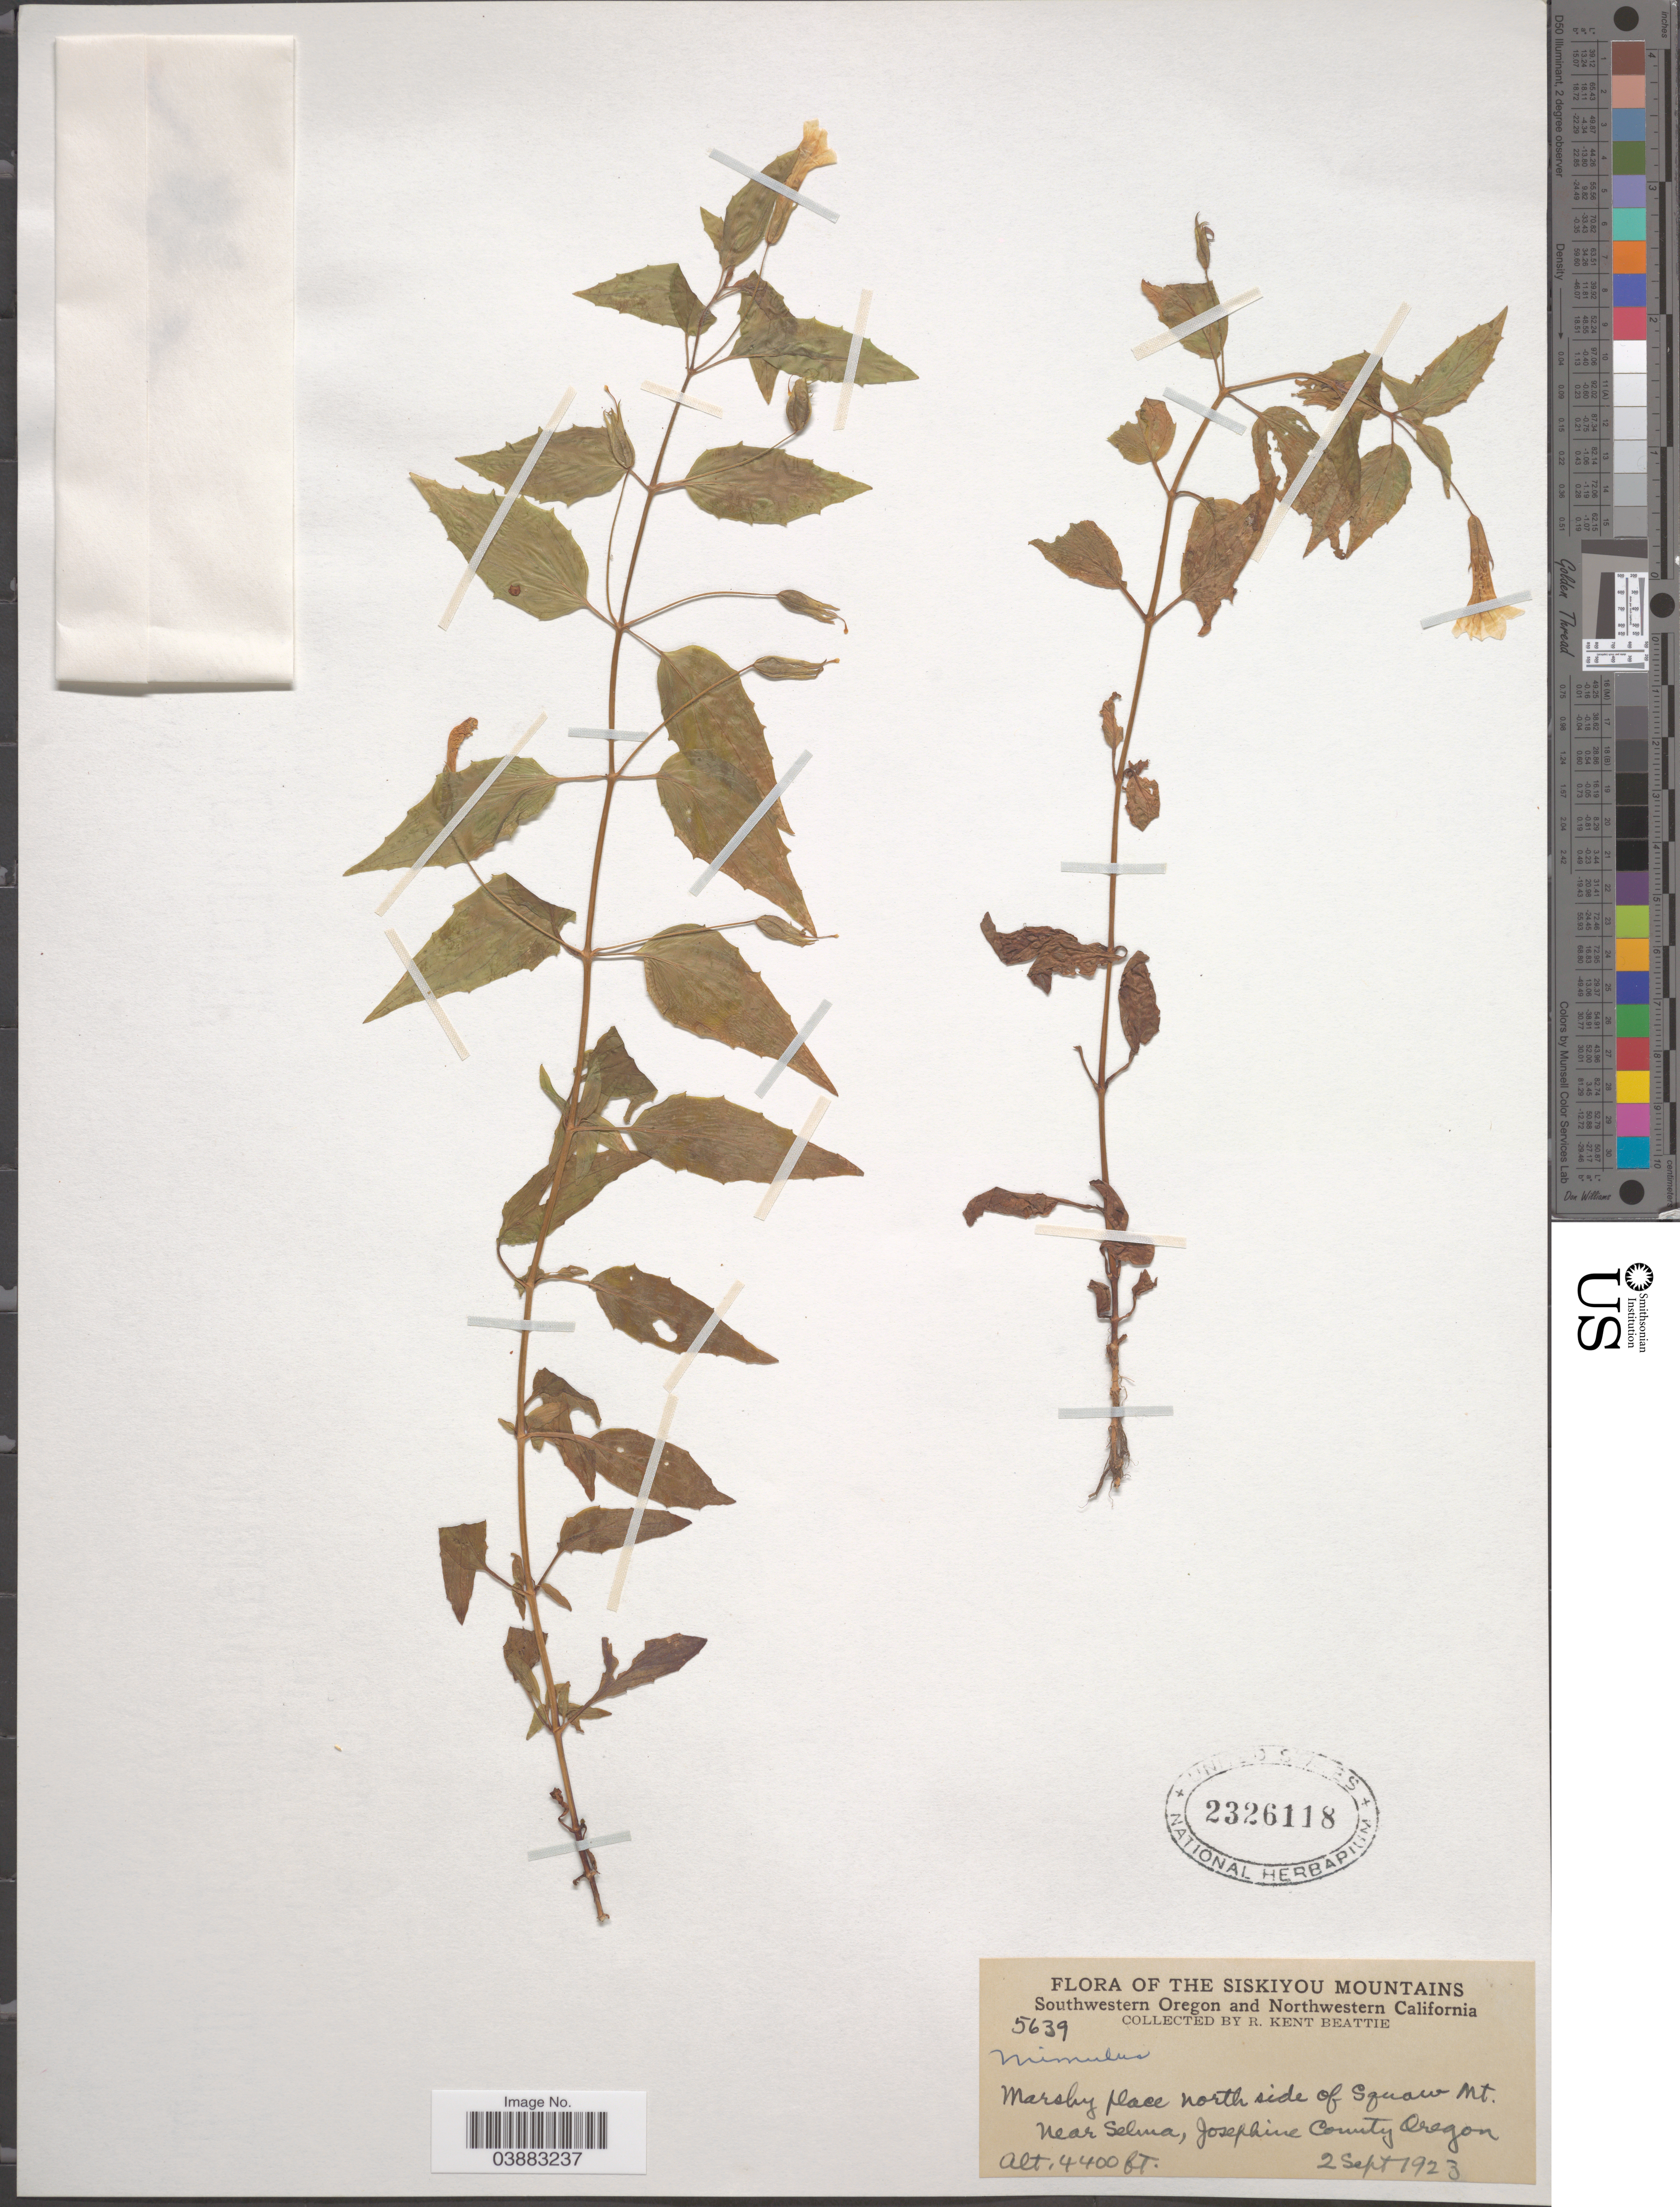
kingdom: Plantae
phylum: Tracheophyta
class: Magnoliopsida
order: Lamiales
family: Phrymaceae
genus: Mimulus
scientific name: Mimulus sp.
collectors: R. K. Beattie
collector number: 5639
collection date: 1923-09-02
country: United States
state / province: Oregon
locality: Siskiyou Mountains. Southwestern Oregon. Marshy place north side of Squaw Mt. near Selma. Josephine County.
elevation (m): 1341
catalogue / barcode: US 2326118